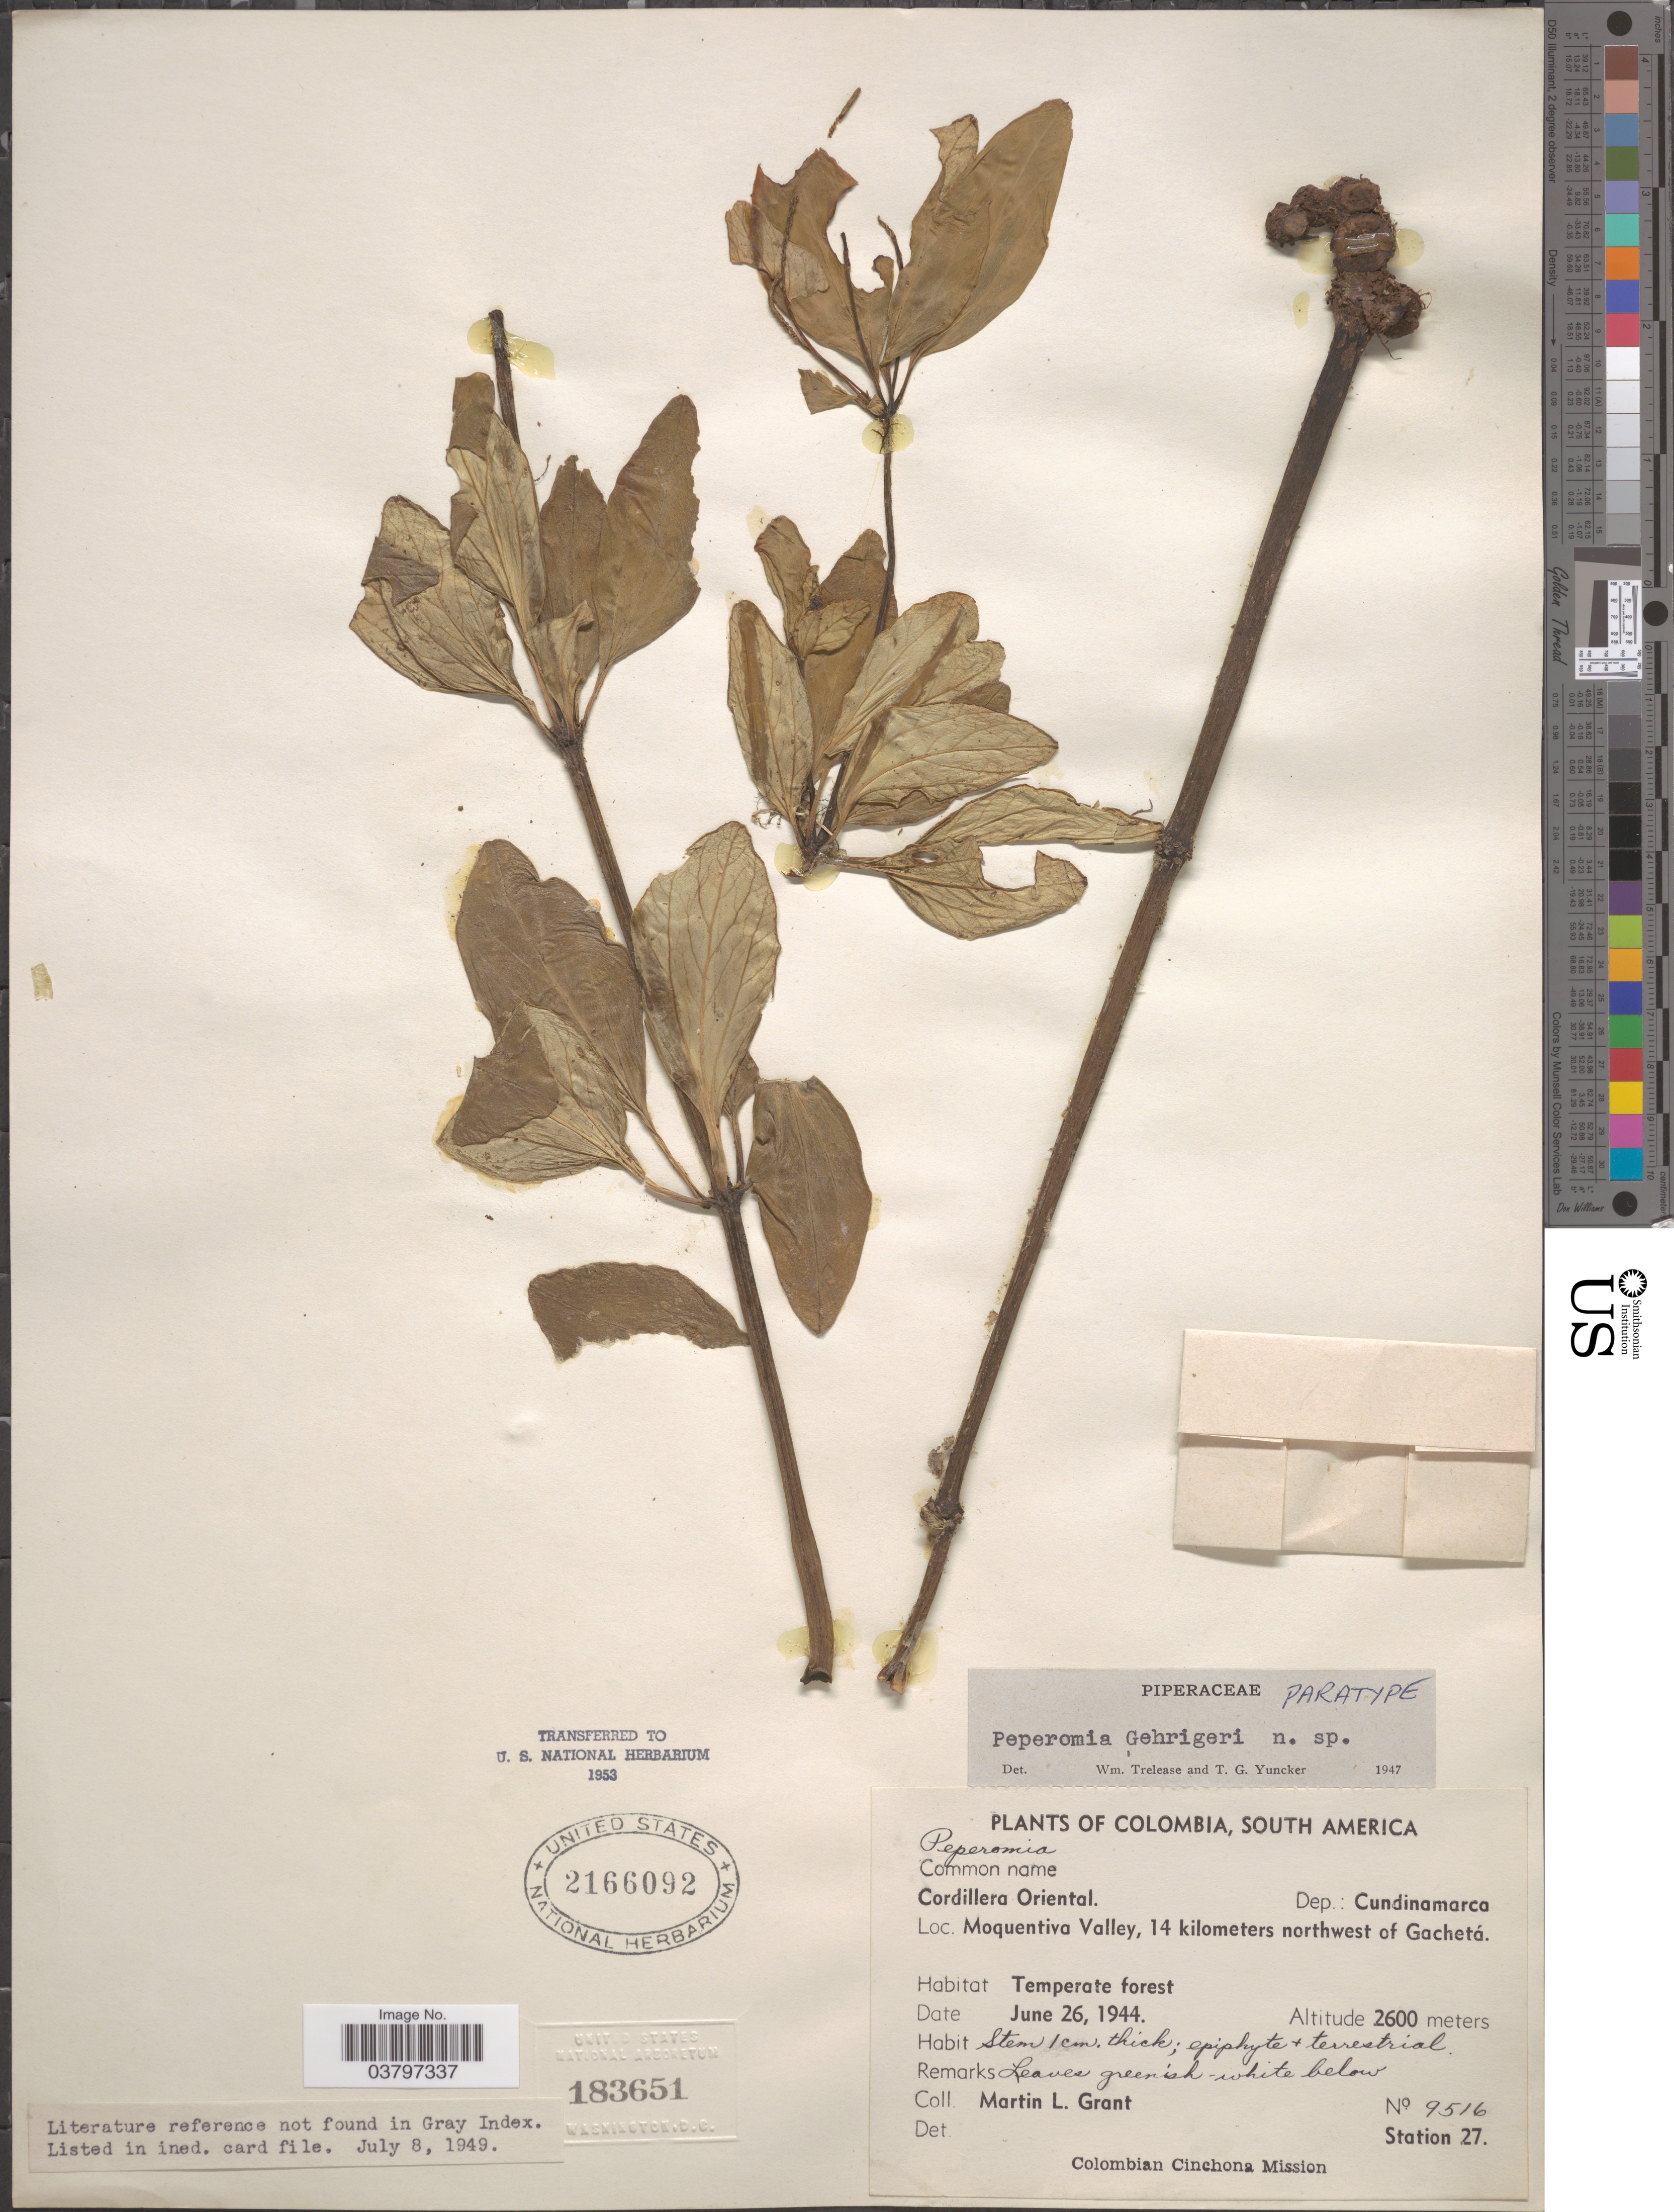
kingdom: Plantae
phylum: Tracheophyta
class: Magnoliopsida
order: Piperales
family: Piperaceae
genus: Peperomia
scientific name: Peperomia gehrigeri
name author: Trel. & Yunck.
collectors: M. L. Grant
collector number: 9516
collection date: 1944-06-26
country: Colombia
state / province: Cundinamarca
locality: Cordillera Oriental. Dep.: Cundinamarca. Moquentiva Valley, 14 kilometers northwest of Gachetá. Station 27 [unsure placement].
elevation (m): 2600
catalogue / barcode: US 2166092